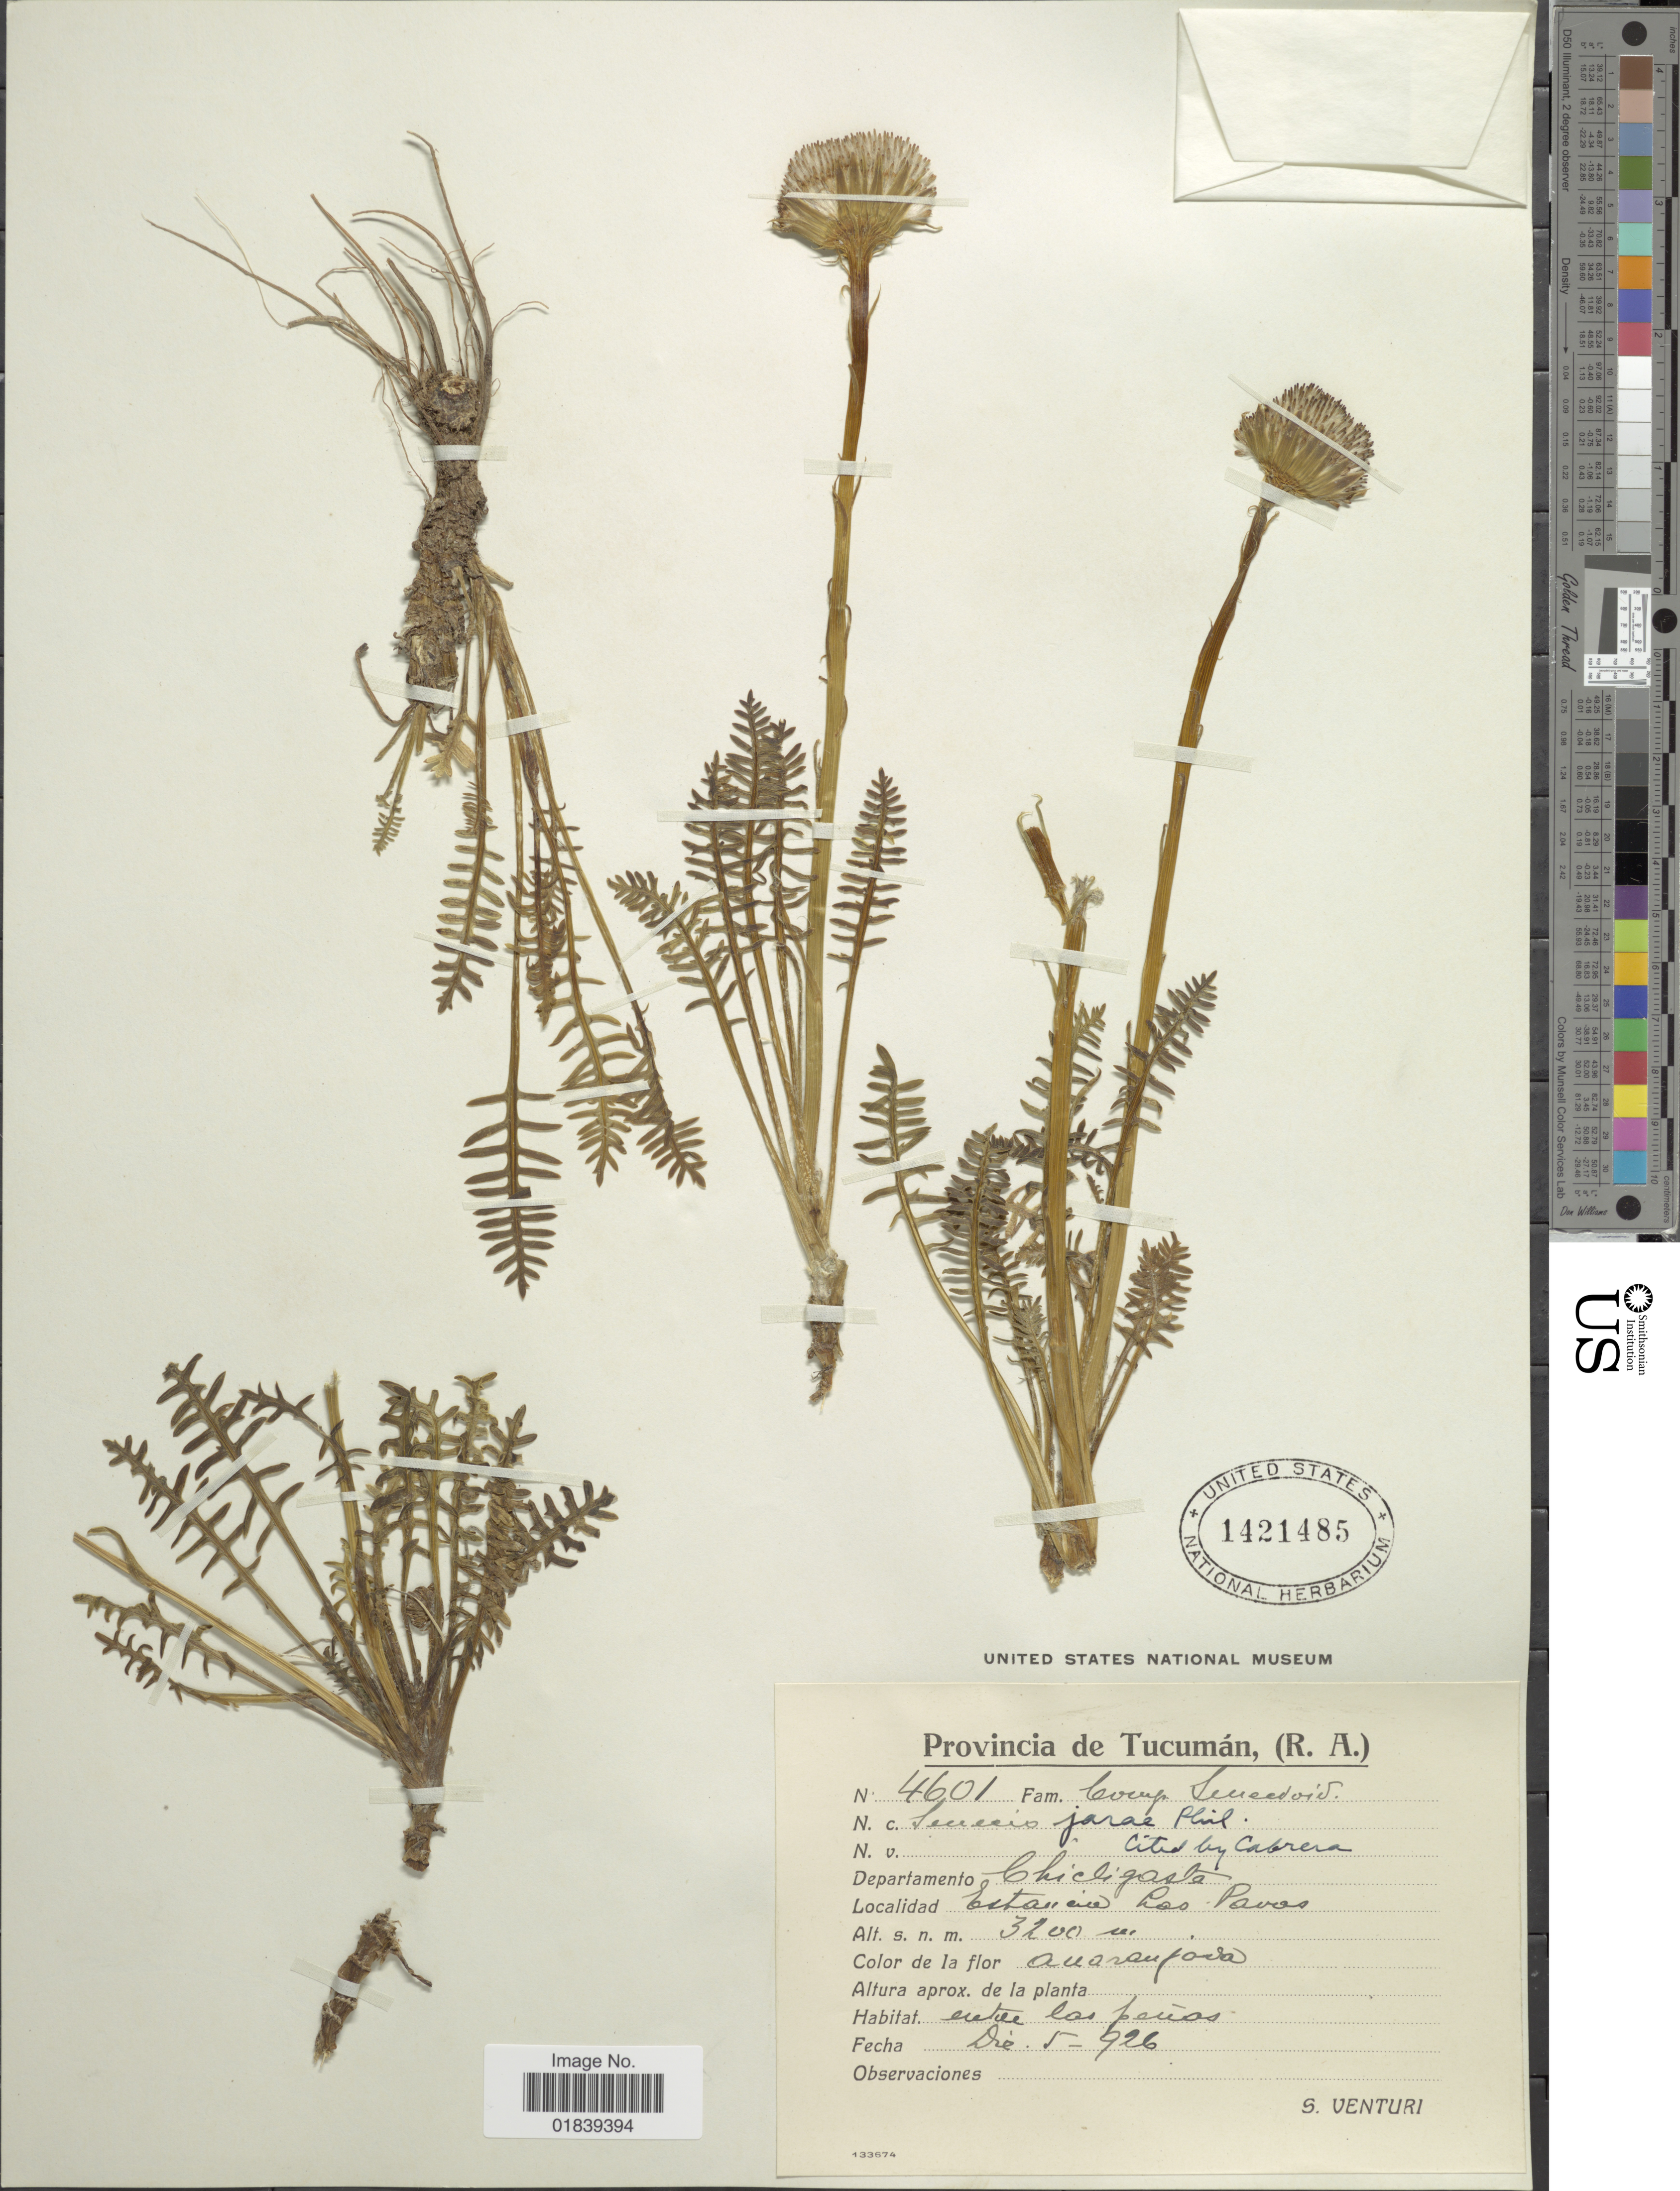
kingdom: Plantae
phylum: Tracheophyta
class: Magnoliopsida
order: Asterales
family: Asteraceae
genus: Senecio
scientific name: Senecio jarae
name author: Phil.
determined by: Salomon, Luciana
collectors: S. Venturi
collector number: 4601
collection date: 1926-12-05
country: Argentina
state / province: Tucuman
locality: Departamento Chicligasta, Estancia Las Pavas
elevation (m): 3200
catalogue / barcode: US 1421485